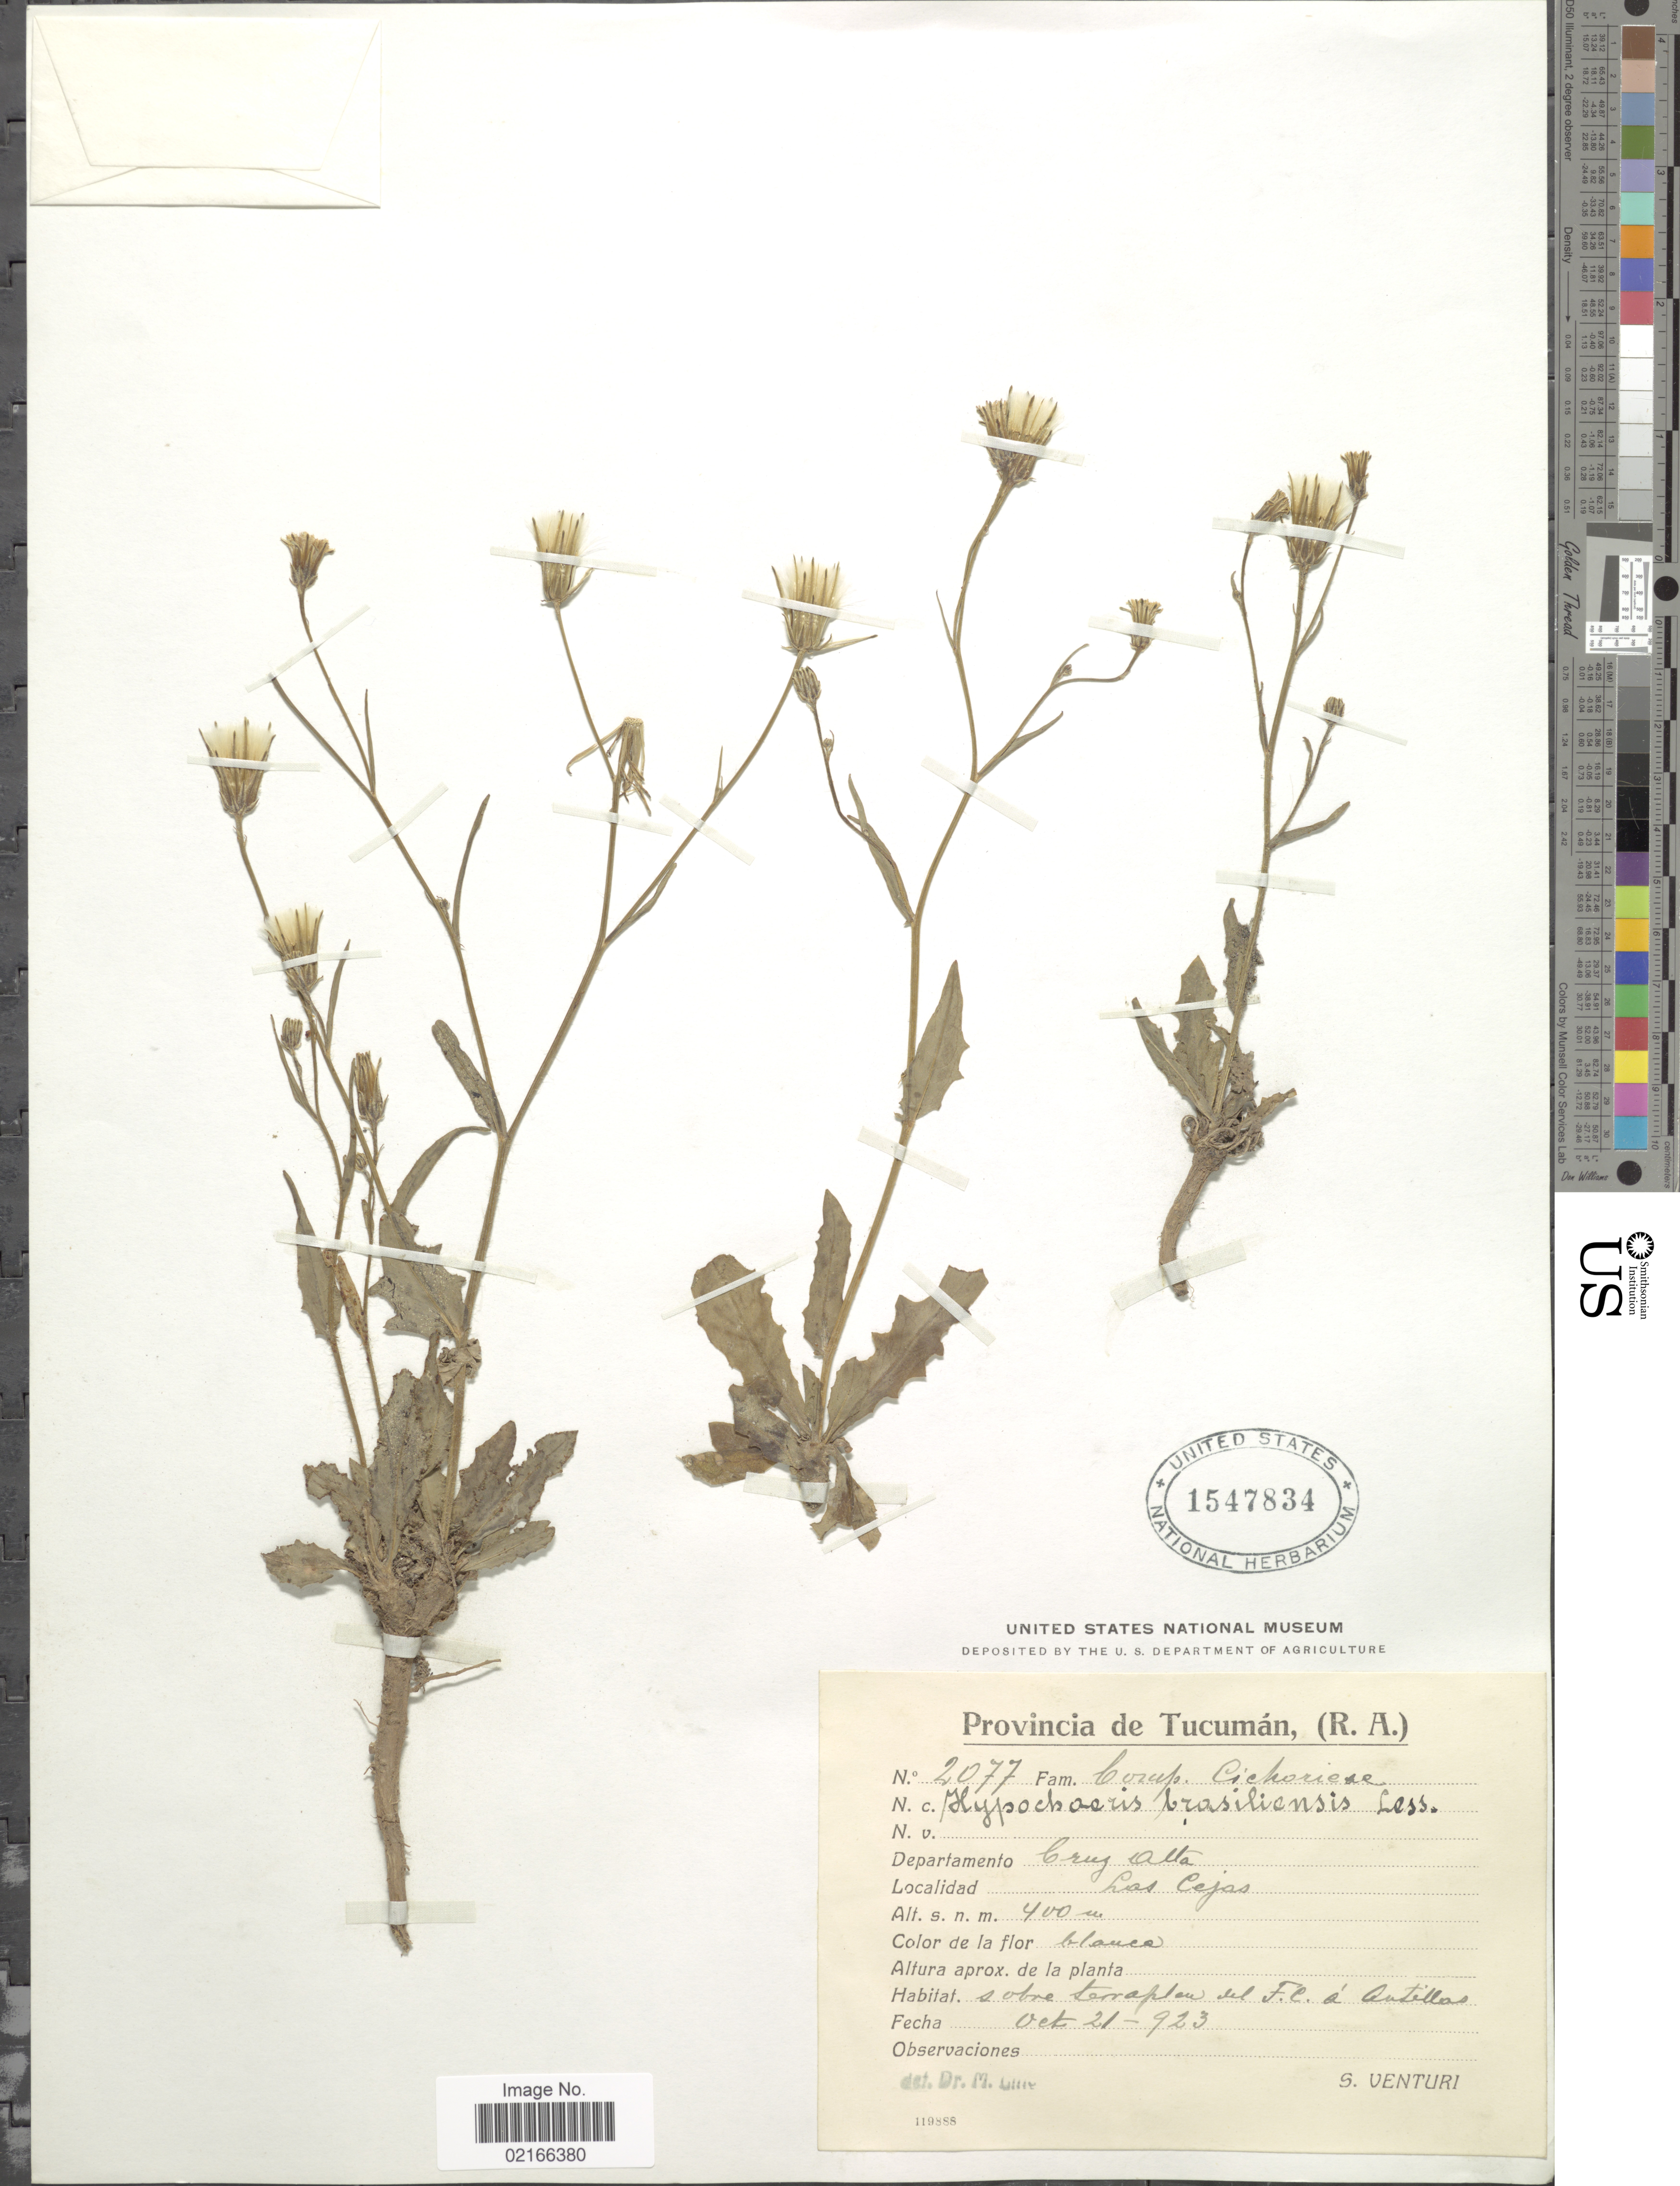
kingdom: Plantae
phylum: Tracheophyta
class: Magnoliopsida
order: Asterales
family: Asteraceae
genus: Hypochaeris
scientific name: Hypochaeris brasiliensis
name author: (Less.) Griseb.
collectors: S. Venturi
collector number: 2077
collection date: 1923-10-21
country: Argentina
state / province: Tucuman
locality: Departamento Cruz Alta. Las Cejas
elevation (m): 400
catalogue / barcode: US 1547834